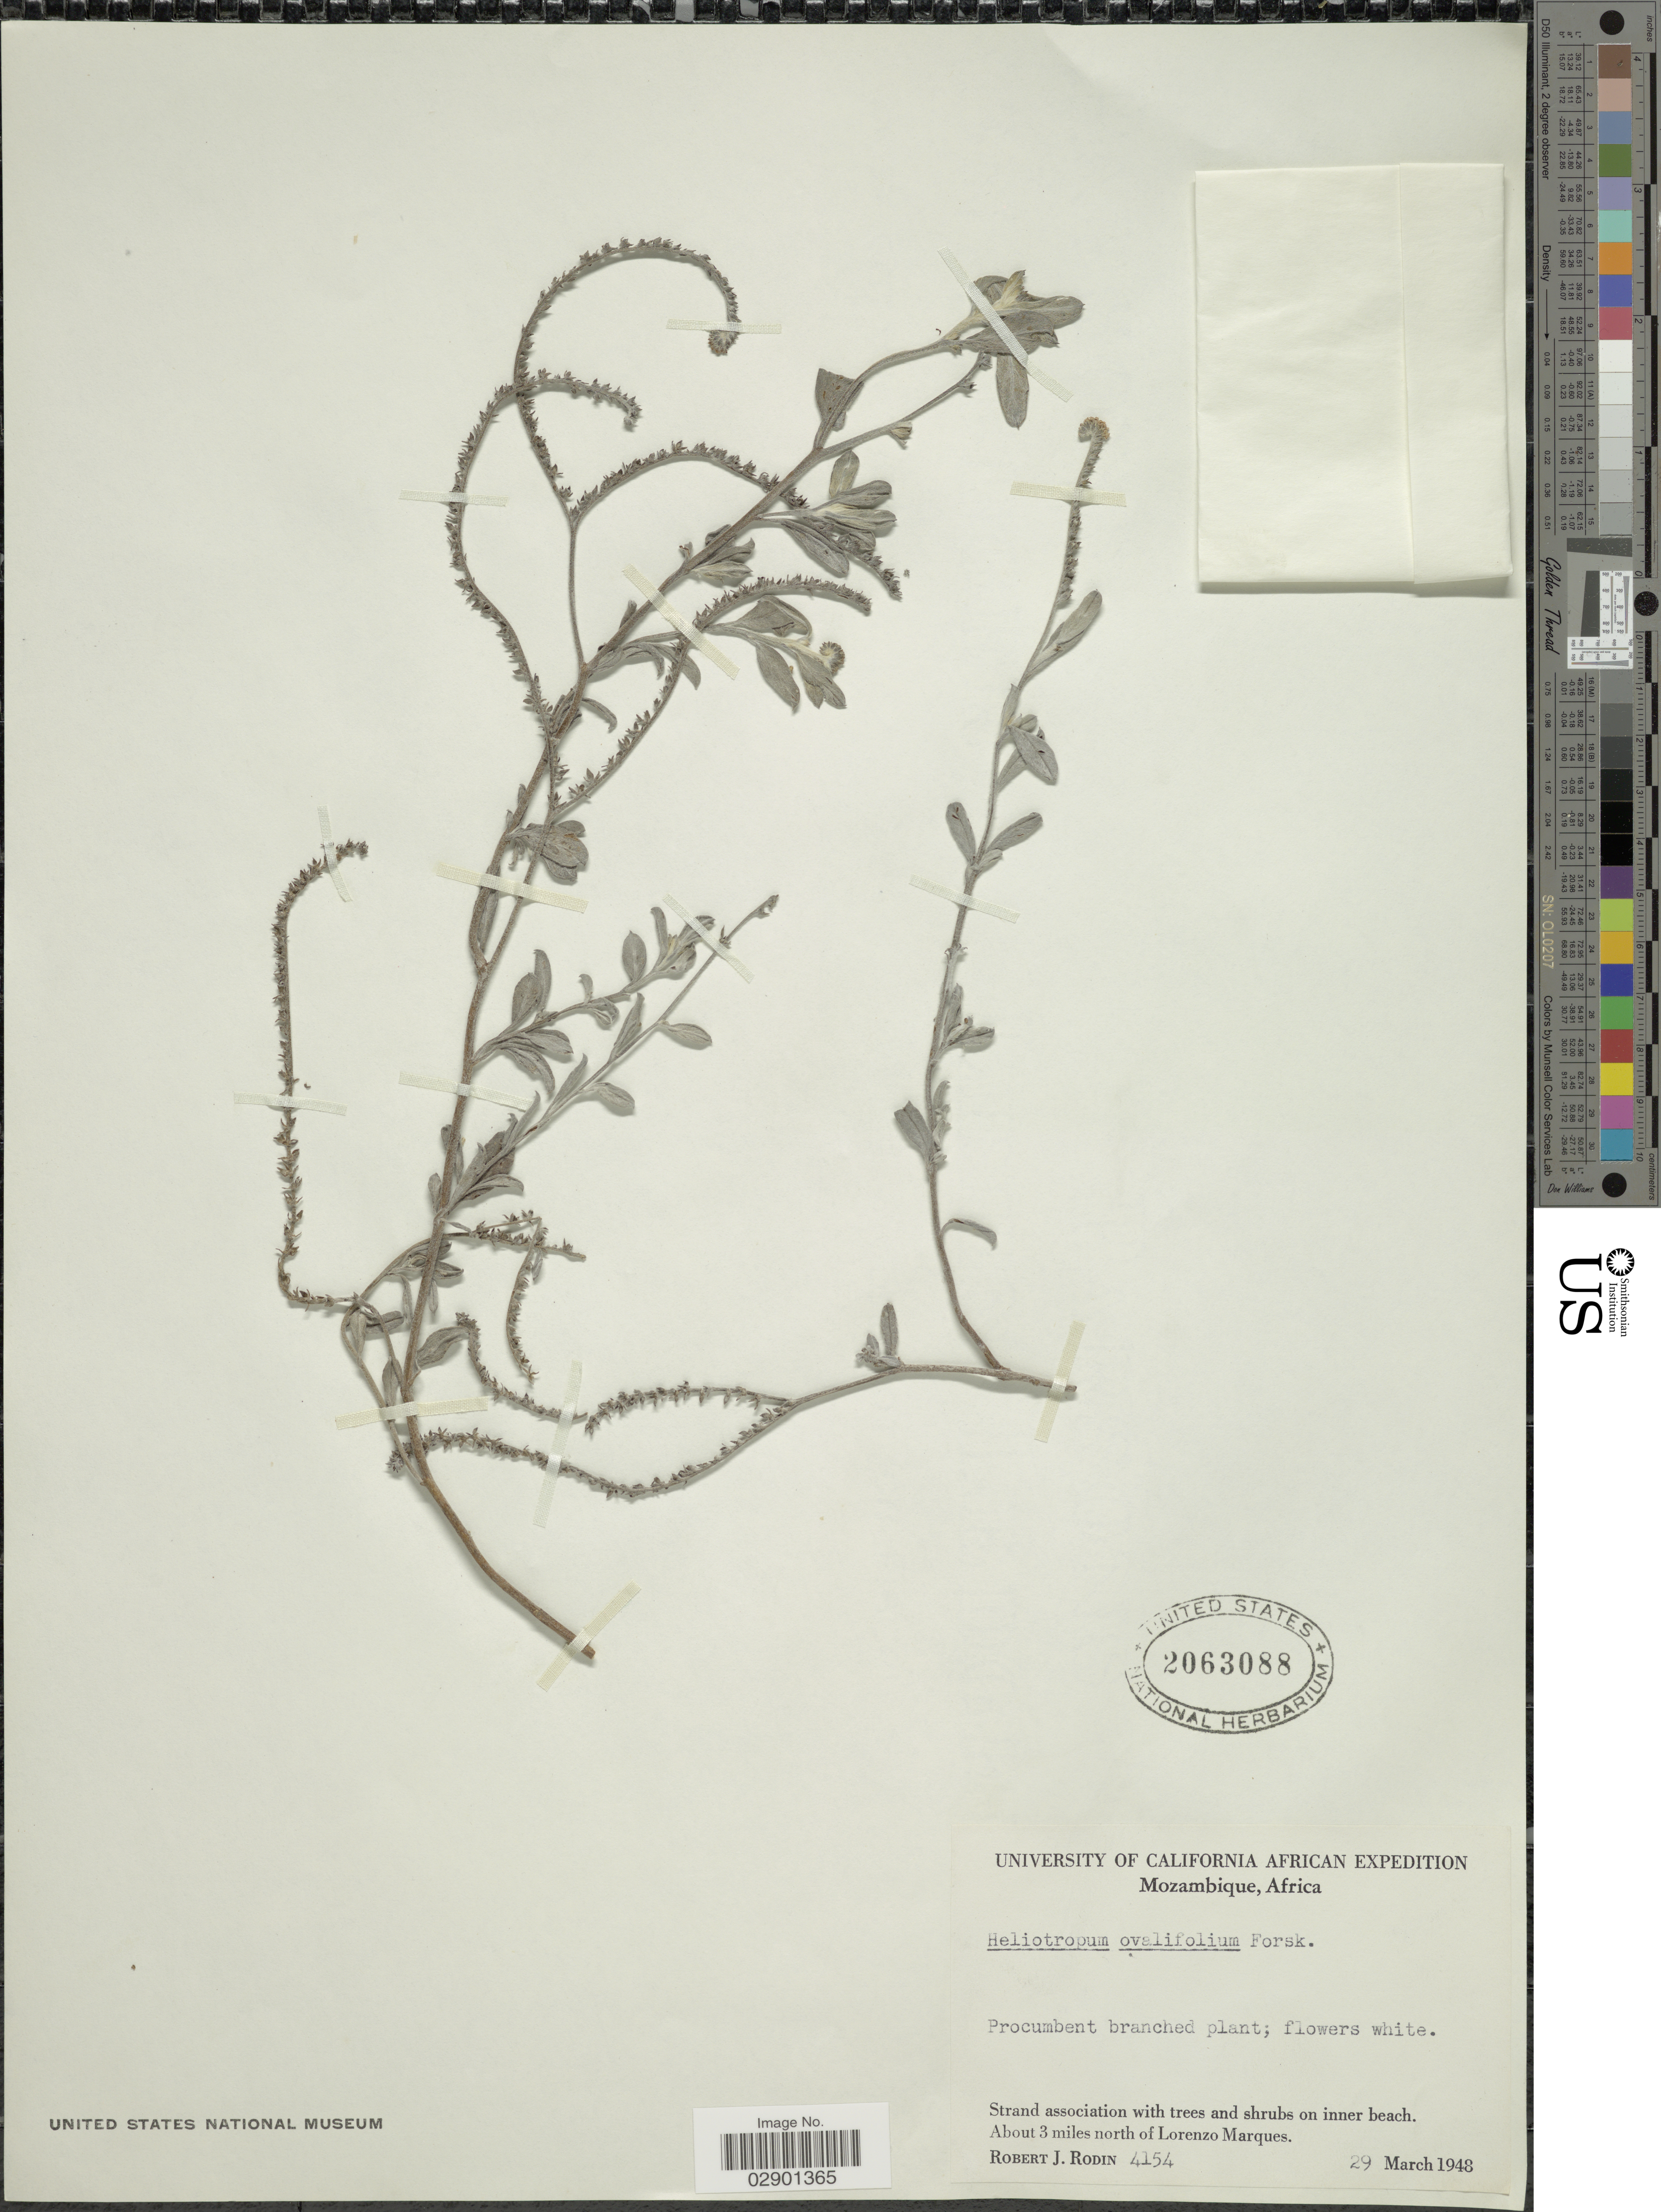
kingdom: Plantae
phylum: Tracheophyta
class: Magnoliopsida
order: Boraginales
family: Heliotropiaceae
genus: Heliotropium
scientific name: Heliotropium ovalifolium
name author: Forssk.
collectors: R. J. Rodin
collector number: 4154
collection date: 1948-03-29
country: Mozambique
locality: About 3 miles north of Lorenzo Marques.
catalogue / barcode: US 2063088